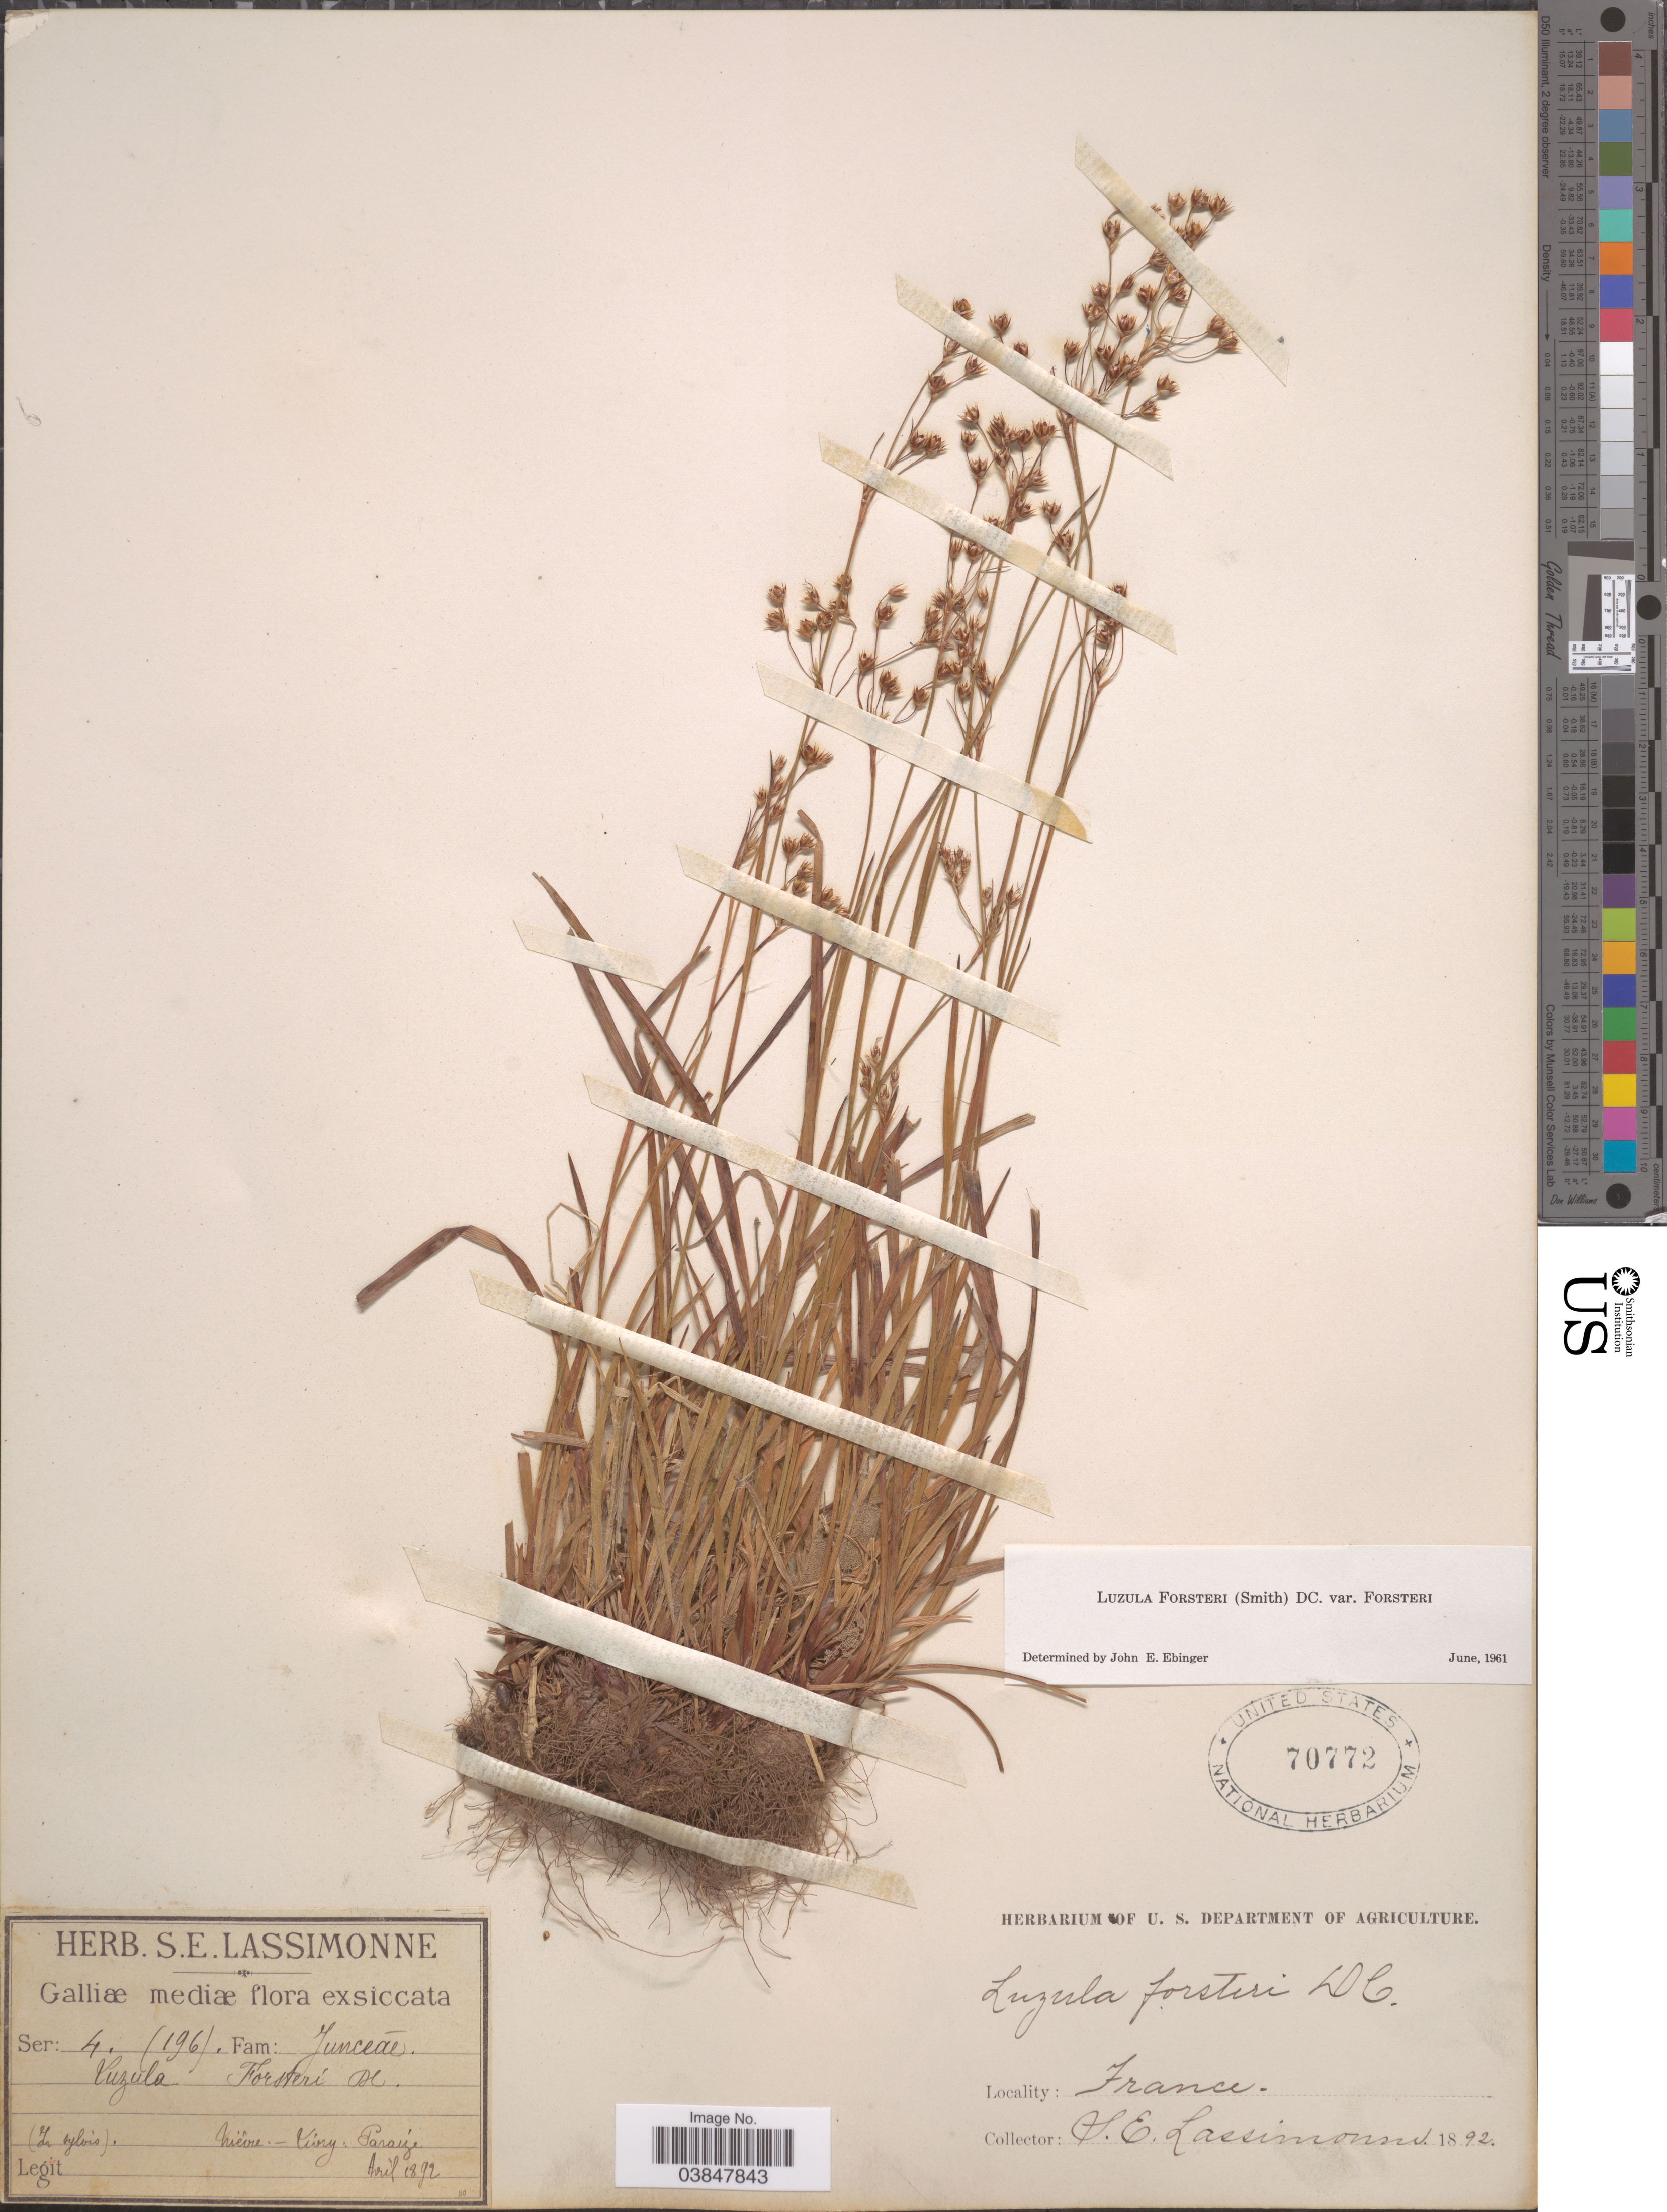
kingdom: Plantae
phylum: Tracheophyta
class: Liliopsida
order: Poales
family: Juncaceae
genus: Luzula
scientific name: Luzula forsteri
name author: (Sm.) DC.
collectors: S. Lassimonne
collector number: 196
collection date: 1892-04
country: France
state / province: Bourgogne-Franche-Comté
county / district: Nièvre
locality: Galliæ mediæ. (In sylvis). Nièvre: Livry: Paraíze.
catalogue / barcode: US 70772